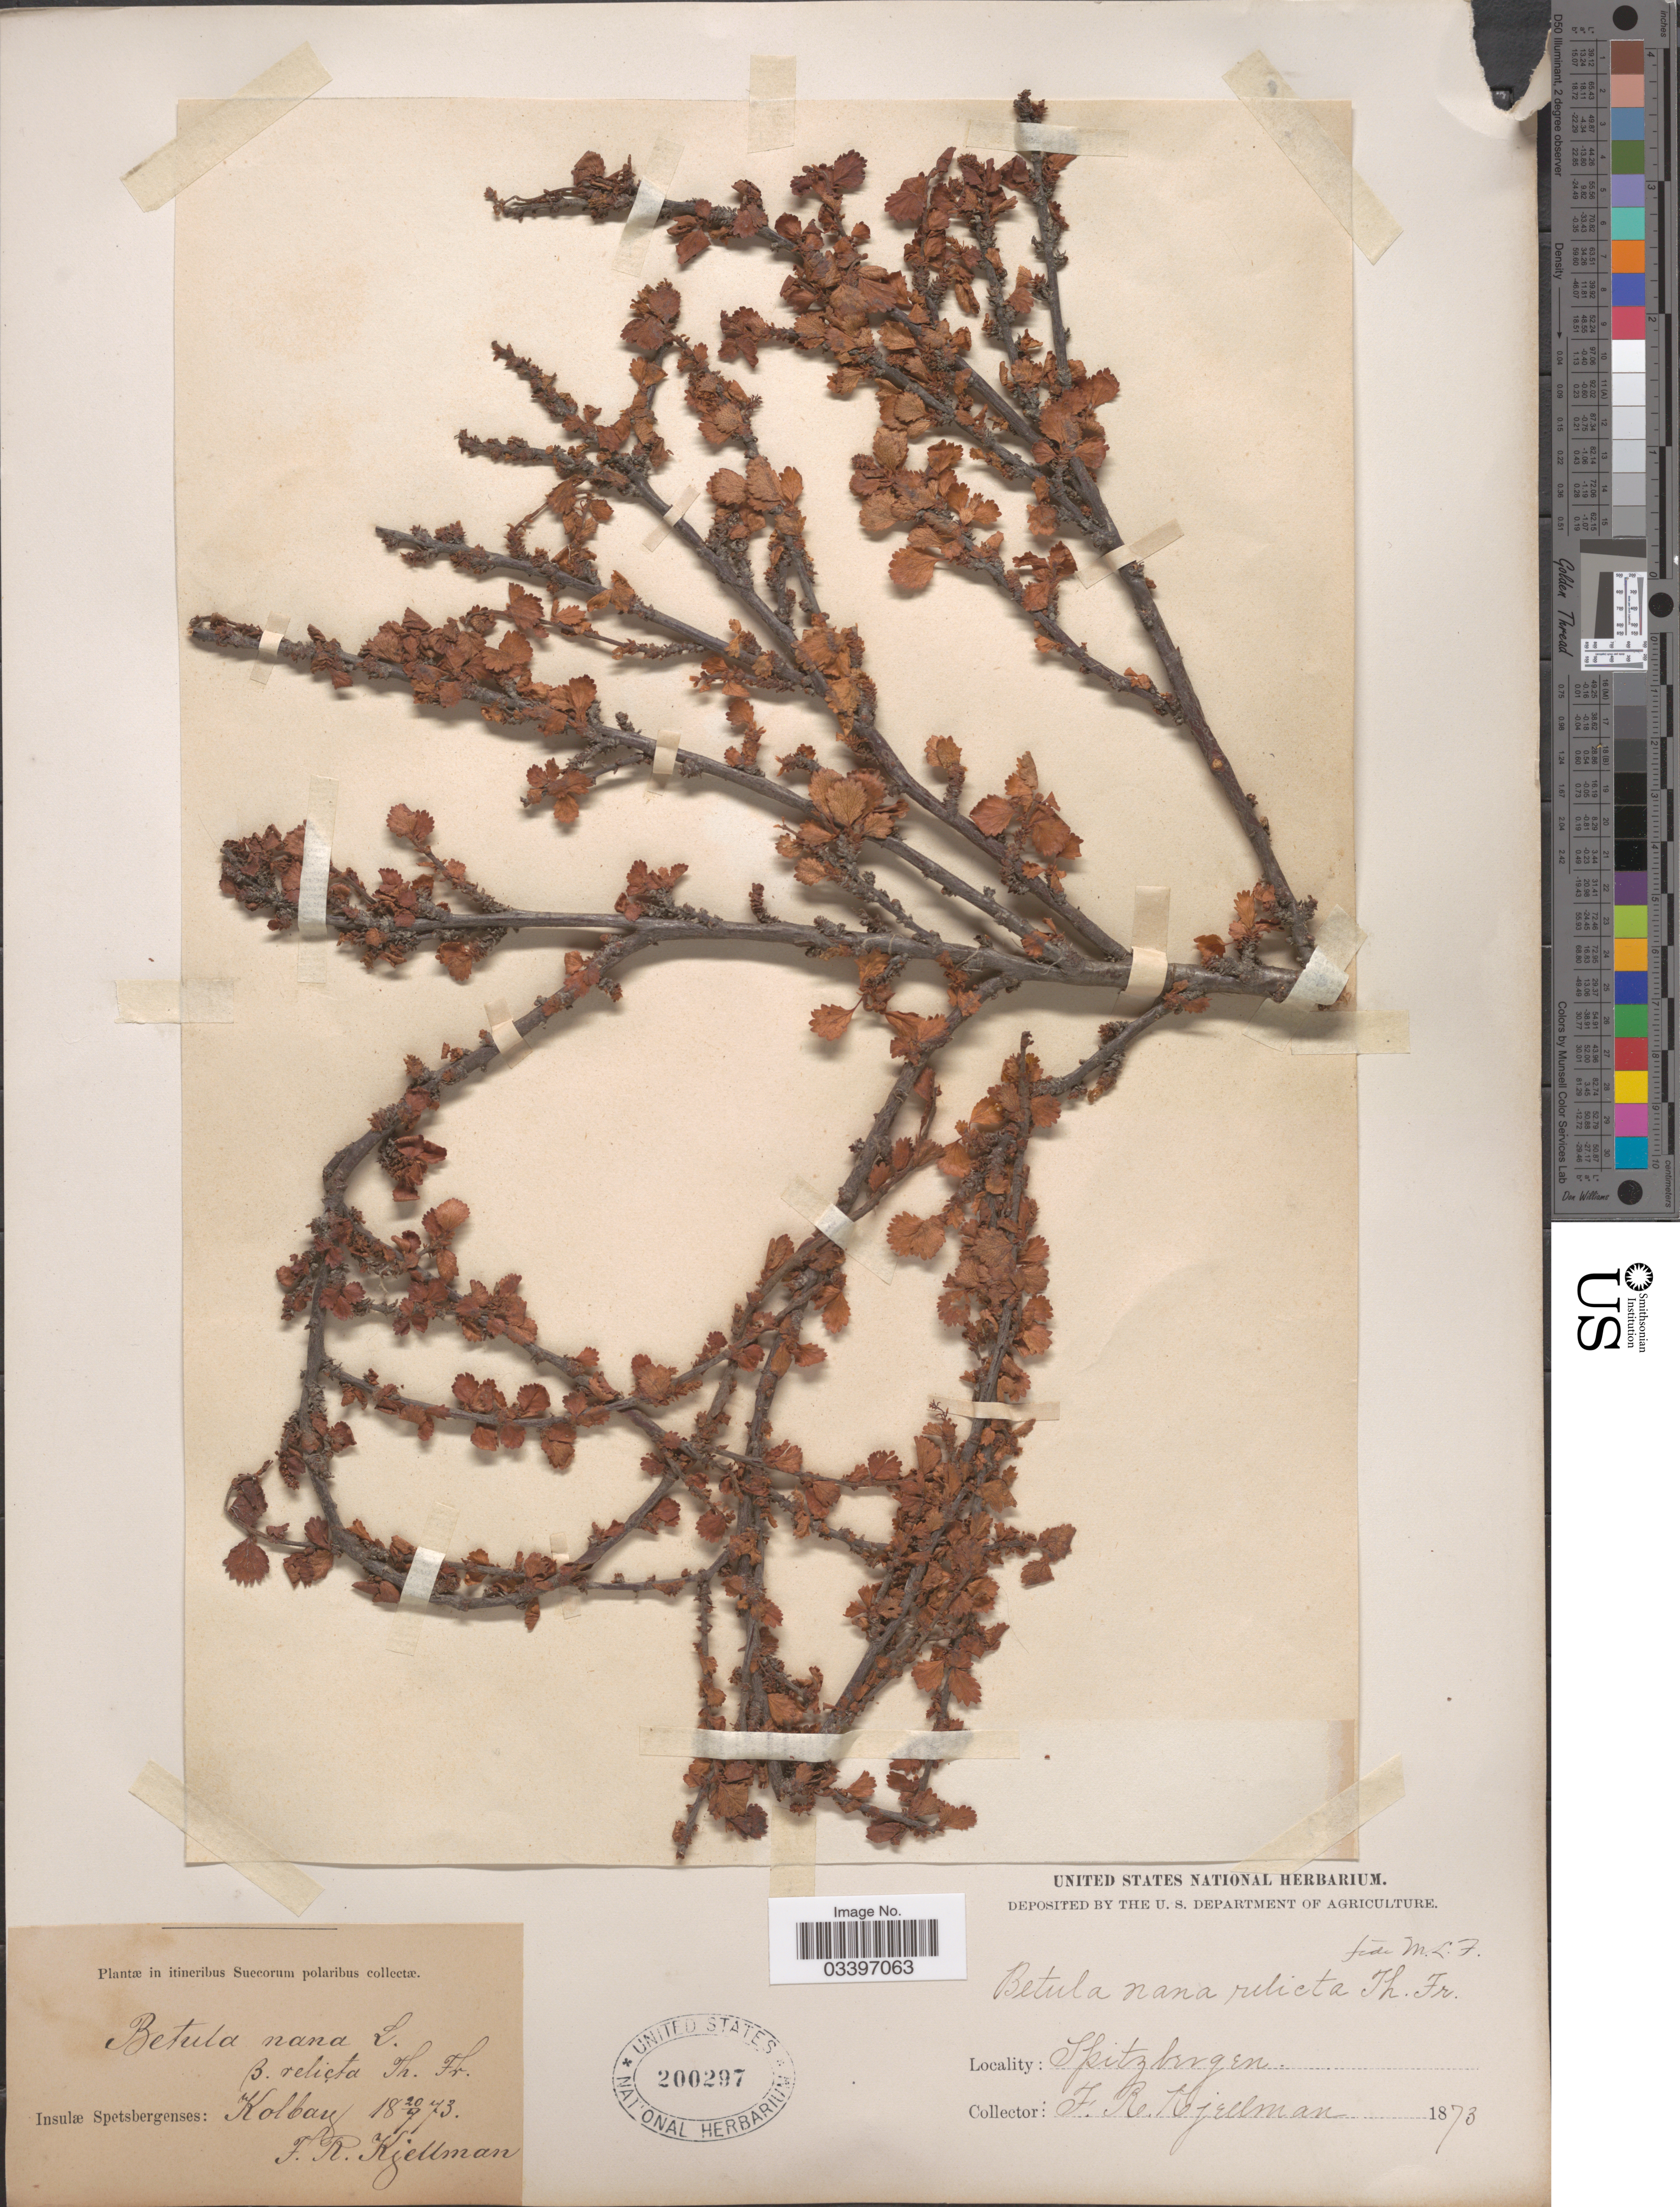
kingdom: Plantae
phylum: Tracheophyta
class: Magnoliopsida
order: Fagales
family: Betulaceae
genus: Betula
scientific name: Betula nana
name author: L.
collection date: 1873-07-20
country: Norway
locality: Itinieribus Suecorum polaribus. Insulæ Spetsbergenses: Kolbay. Spitzbergen.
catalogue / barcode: US 200297